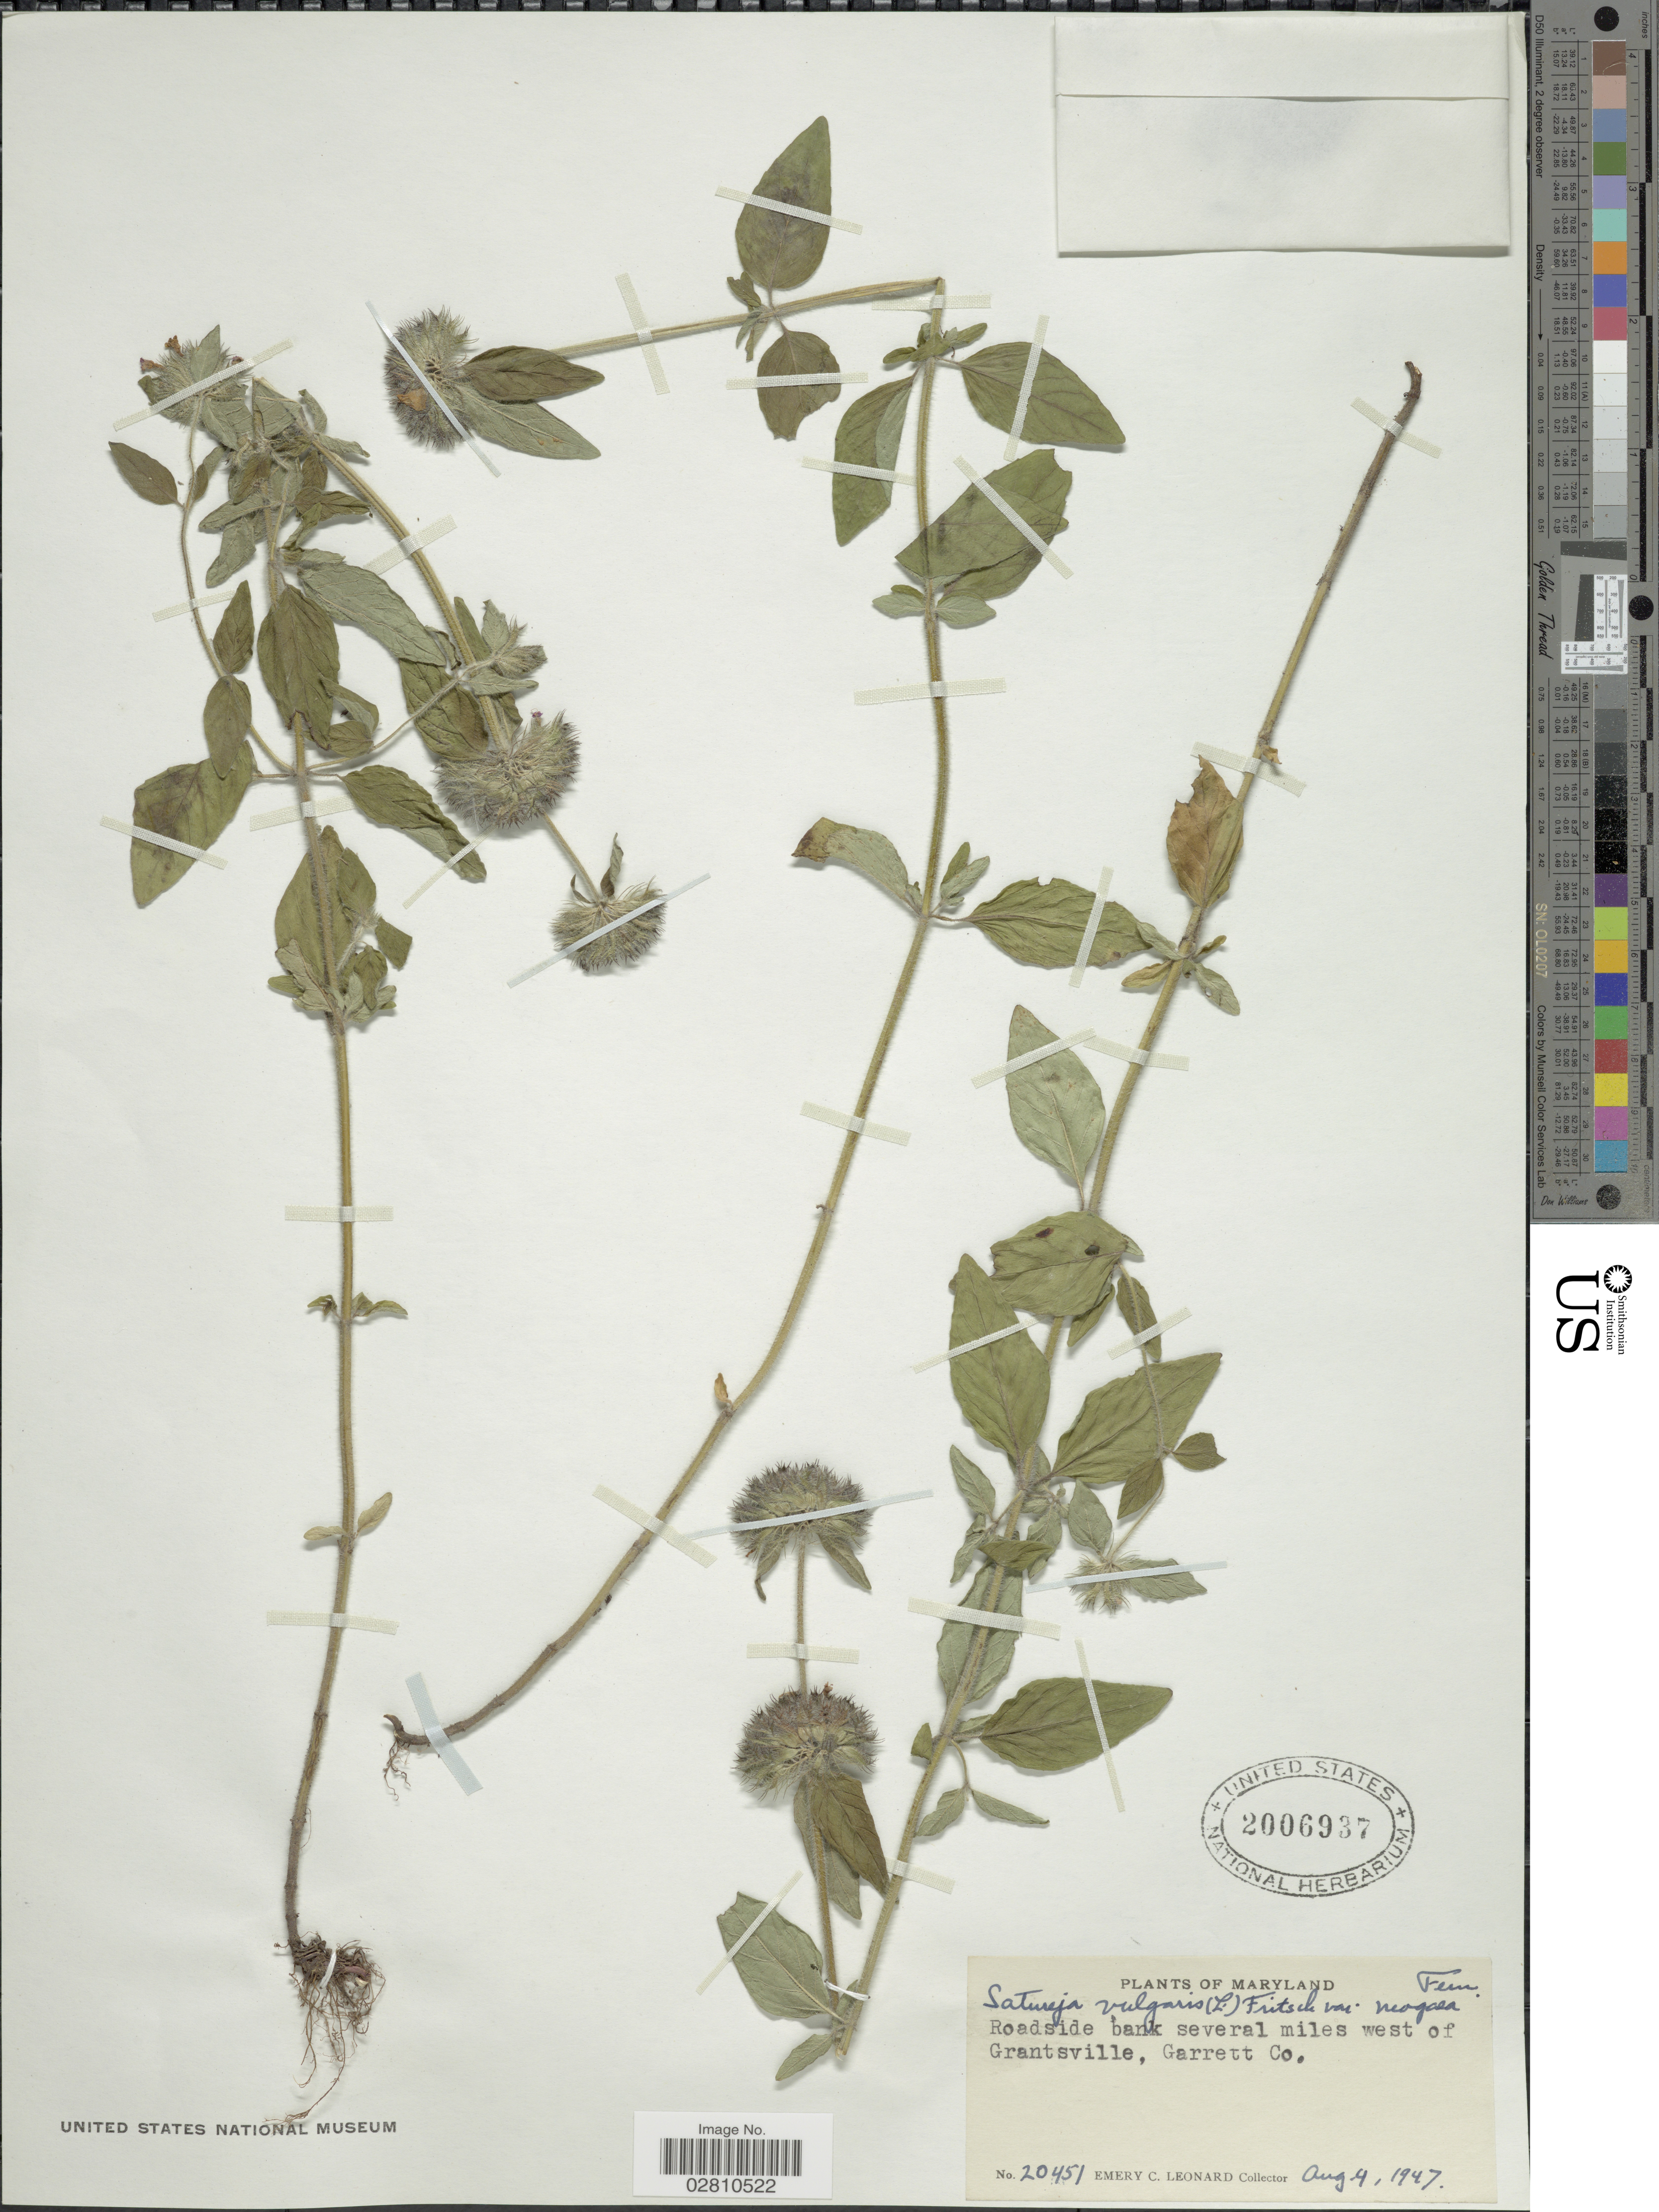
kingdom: Plantae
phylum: Tracheophyta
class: Magnoliopsida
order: Lamiales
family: Lamiaceae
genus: Clinopodium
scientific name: Clinopodium vulgare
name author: L.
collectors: E. C. Leonard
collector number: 20451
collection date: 1947-08-04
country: United States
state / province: Maryland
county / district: Garrett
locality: Roadside bank several miles west of Grantsville, Garrett Co.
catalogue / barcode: US 2006937